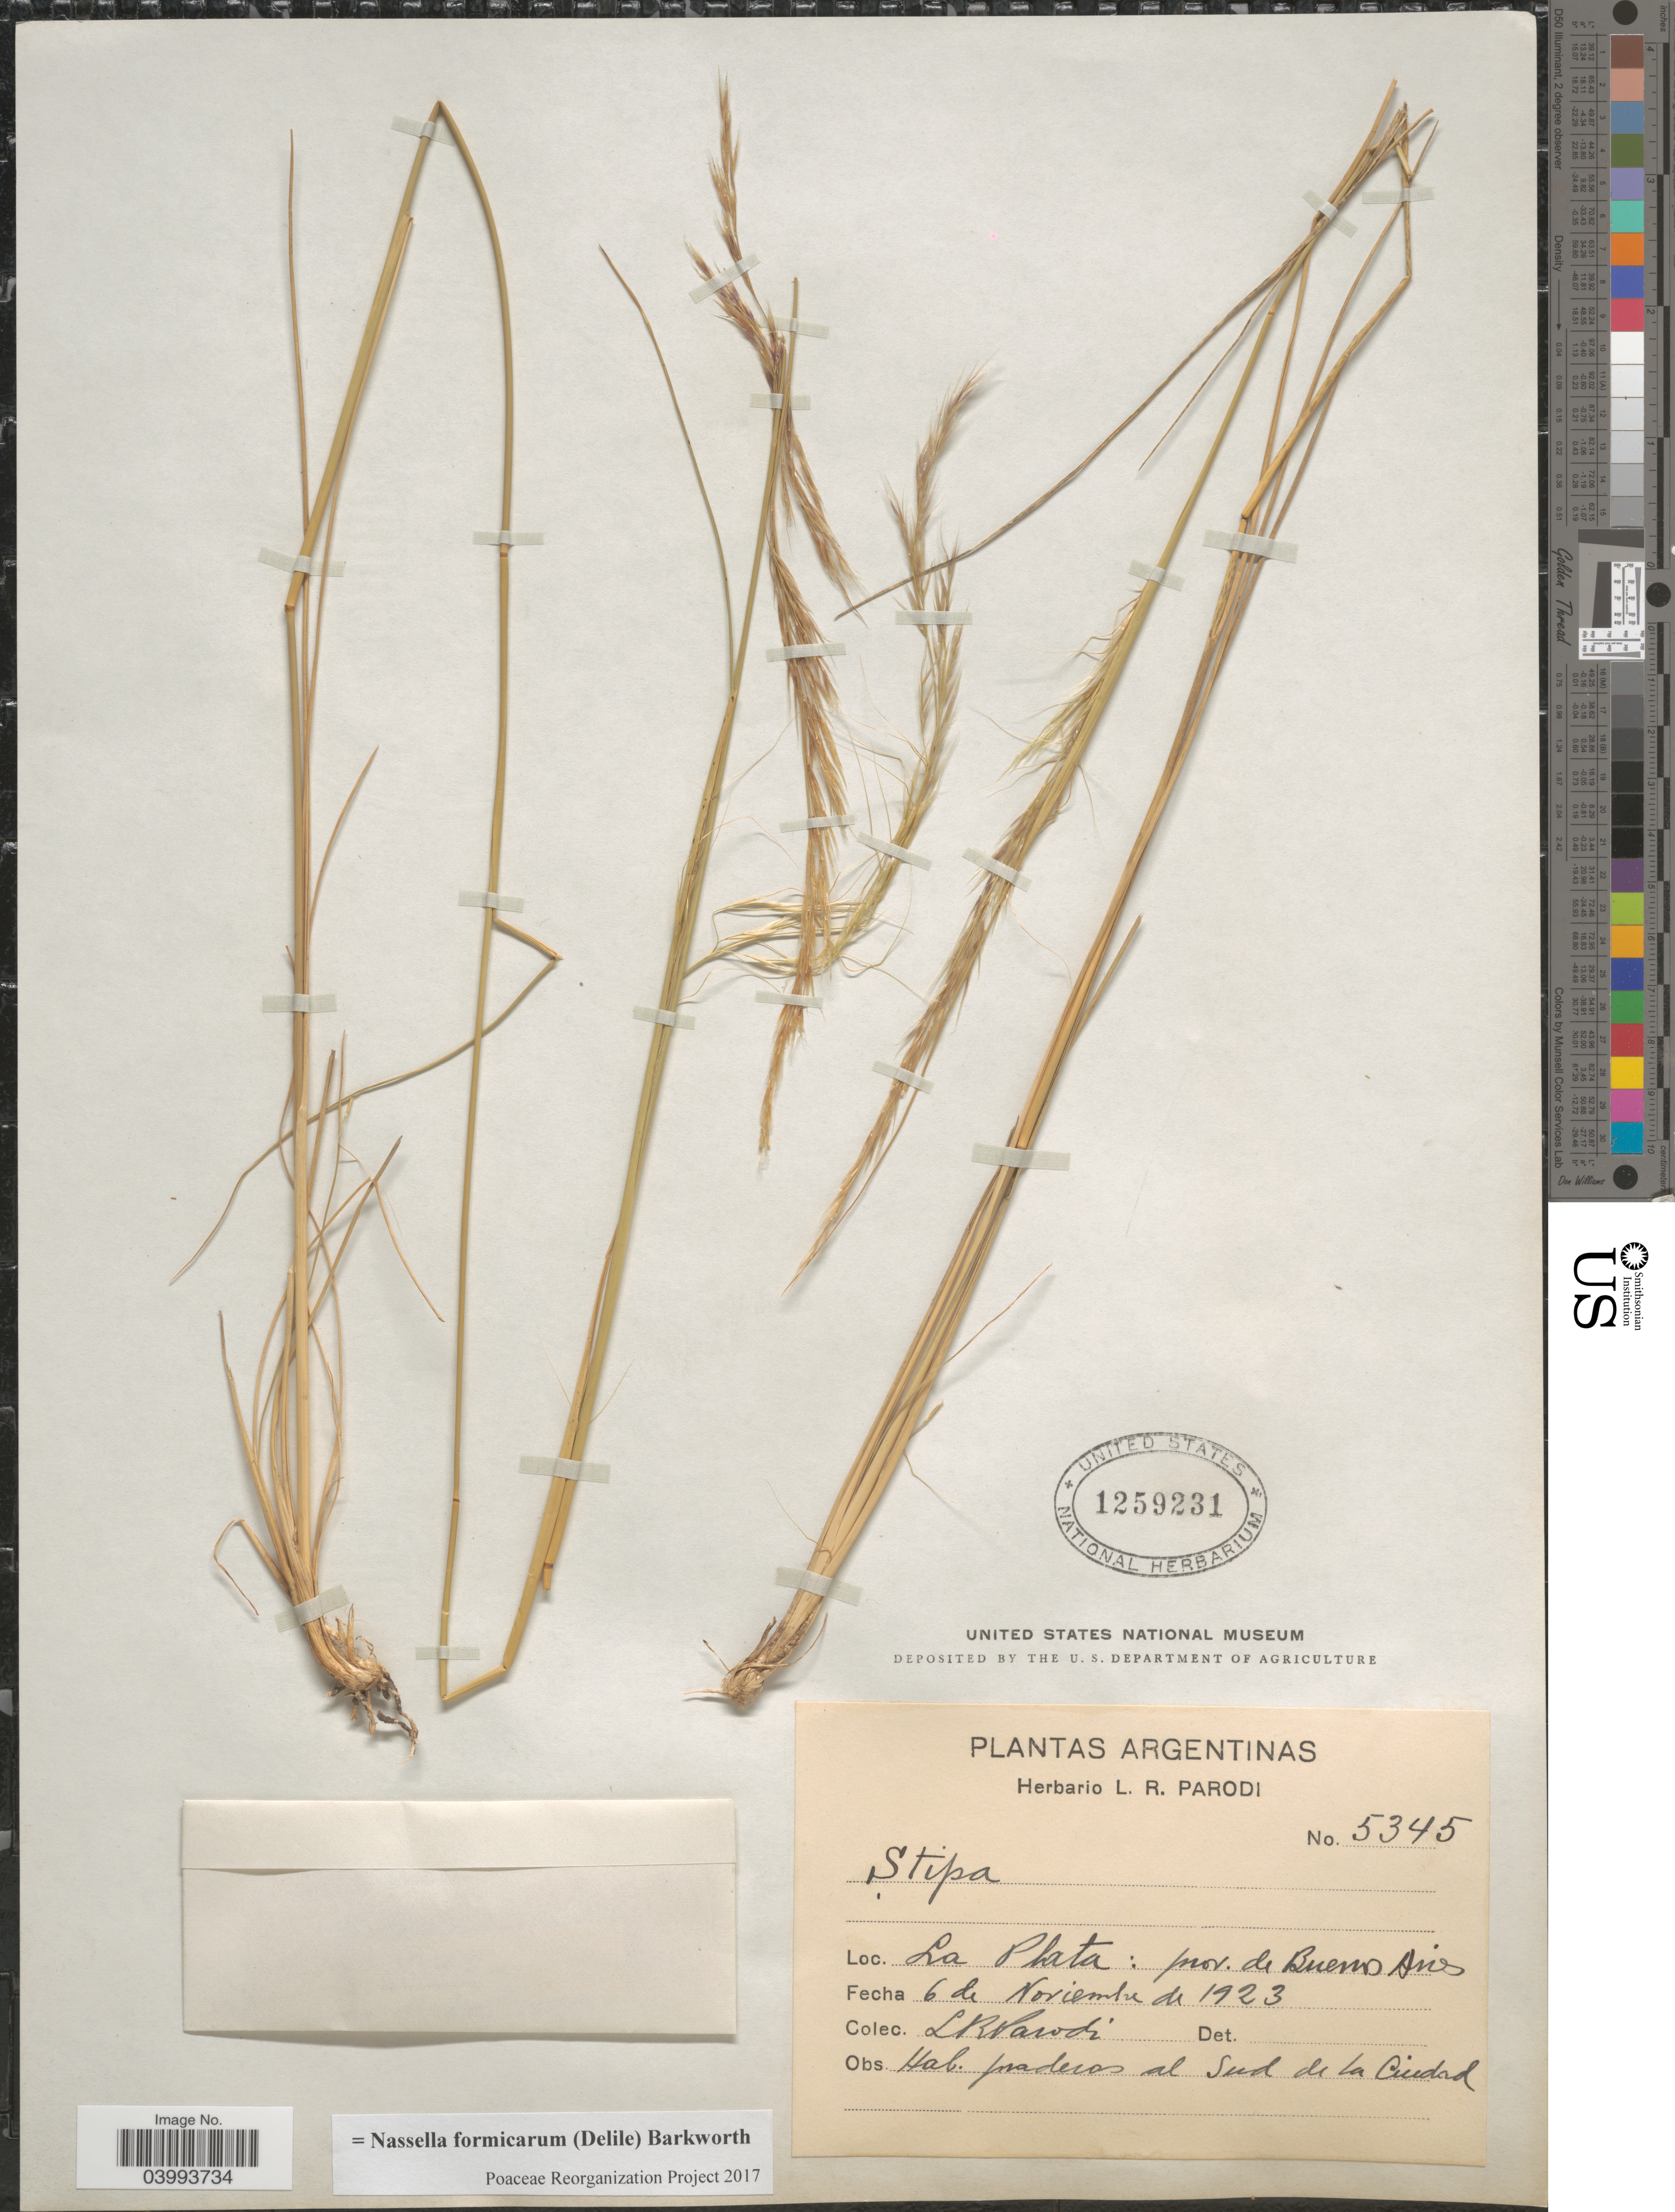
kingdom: Plantae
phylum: Tracheophyta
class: Liliopsida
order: Poales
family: Poaceae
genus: Nassella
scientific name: Nassella formicarum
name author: (Delile) Barkworth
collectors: L. R. Parodi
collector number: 5345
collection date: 1923-11-06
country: Argentina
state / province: Buenos Aires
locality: La Plata : prov. de Buenos Aires. Al Sud de La Ciudad.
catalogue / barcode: US 1259231